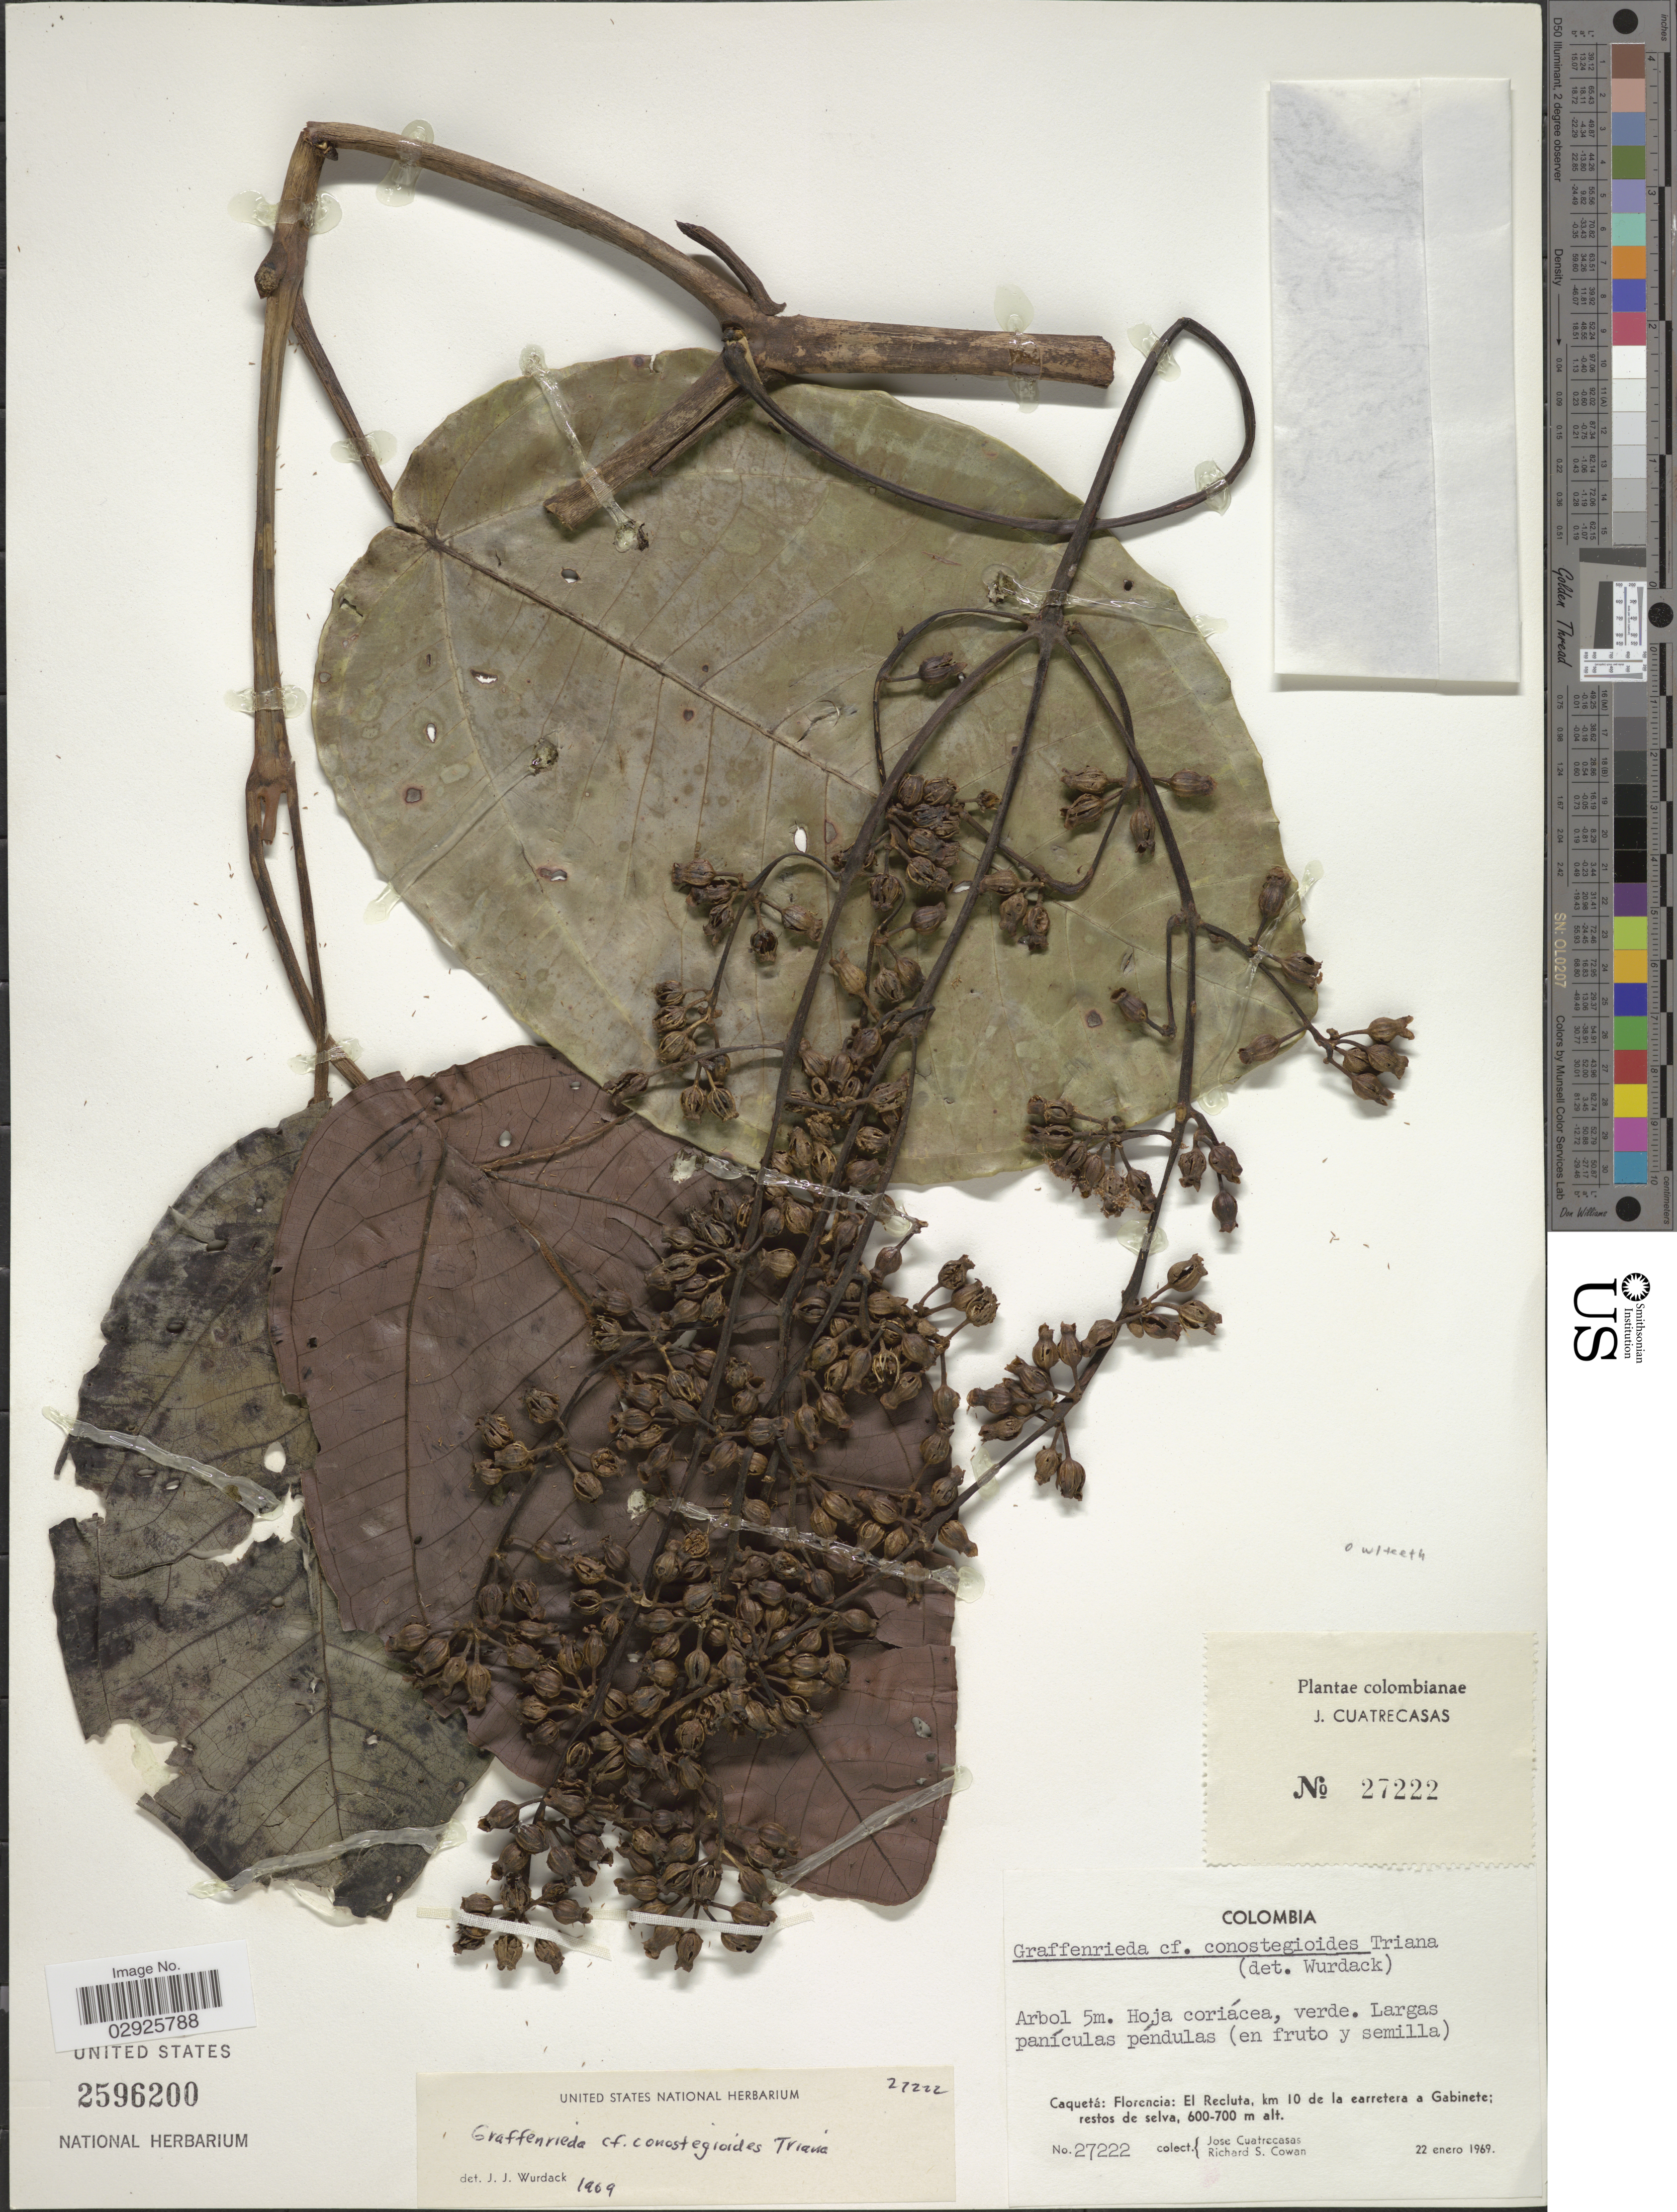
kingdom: Plantae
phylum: Tracheophyta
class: Magnoliopsida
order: Myrtales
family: Melastomataceae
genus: Graffenrieda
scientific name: Graffenrieda conostegioides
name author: Triana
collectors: J. Cuatrecasas & R. S. Cowan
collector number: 27222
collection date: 1969-01-22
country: Colombia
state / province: Caquetá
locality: Florencia: El Recluta, km 10 de la carretera a Gabinete.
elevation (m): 600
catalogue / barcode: US 2596200